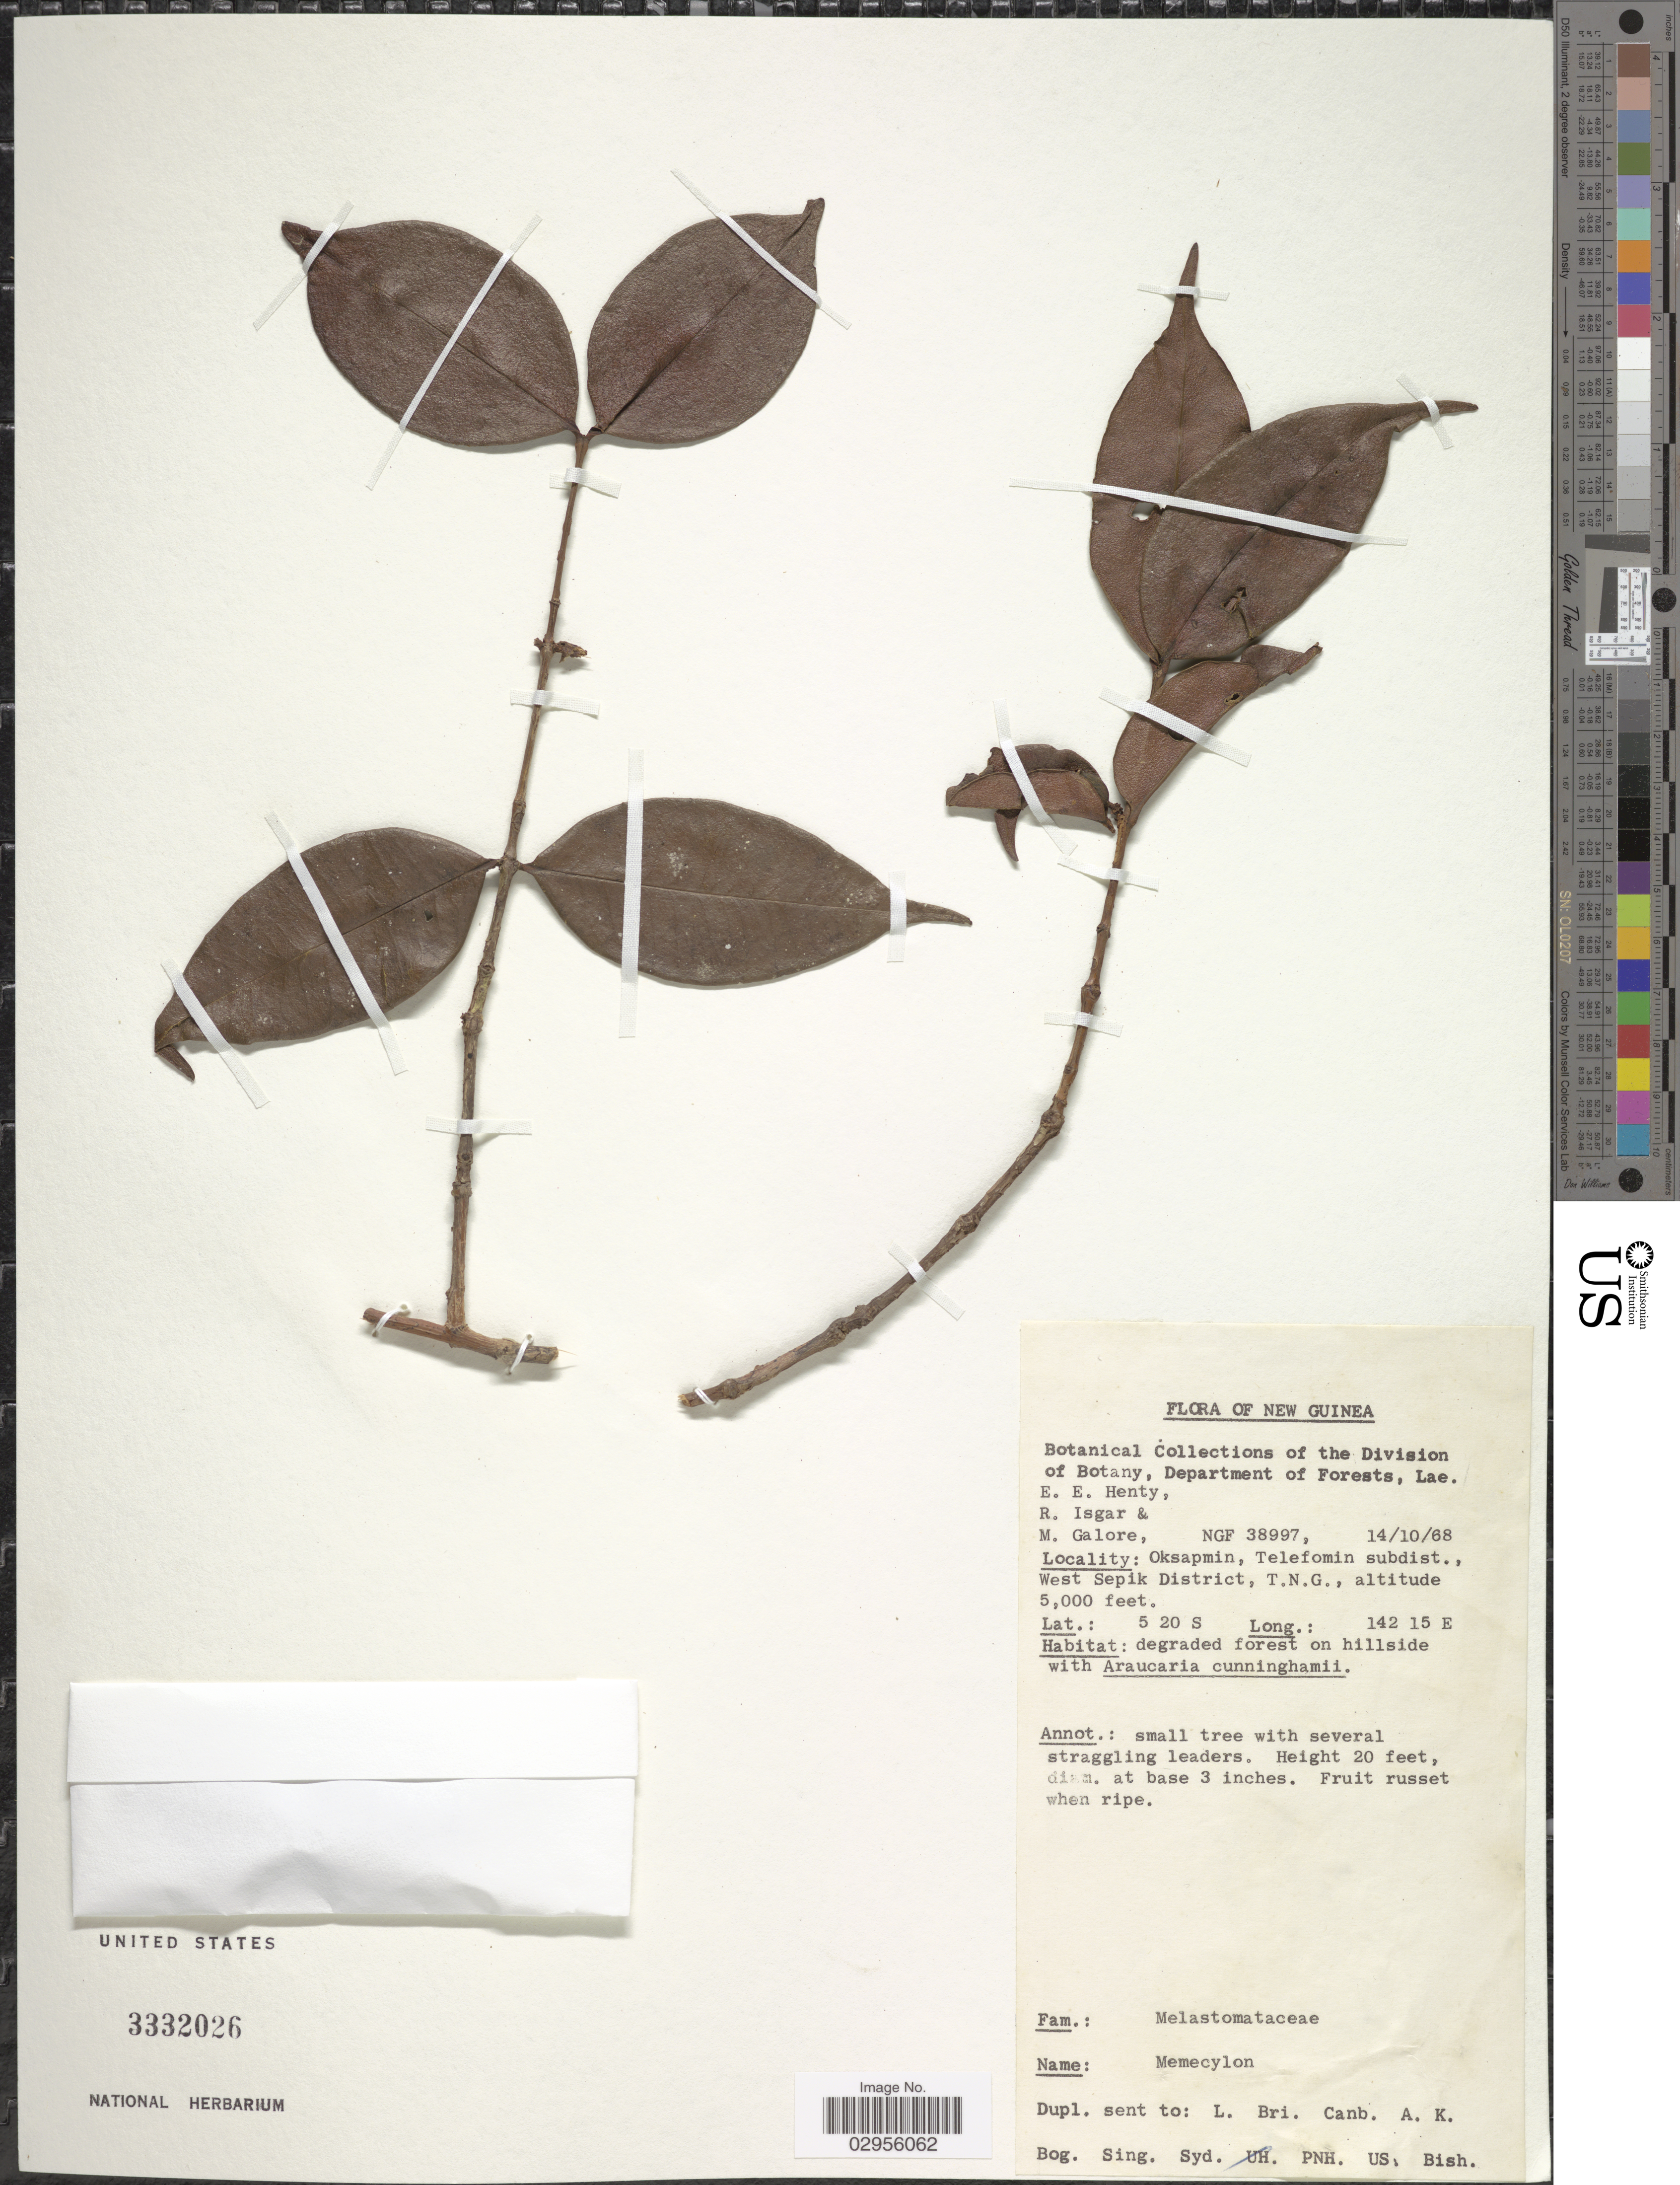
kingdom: Plantae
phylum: Tracheophyta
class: Magnoliopsida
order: Myrtales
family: Melastomataceae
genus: Memecylon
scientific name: Memecylon sp.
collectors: E. Henty, R. Isgar & M. Galore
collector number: NGF 38997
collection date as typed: Transcribed d/m/y: 14/10/68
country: Papua New Guinea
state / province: Sandaun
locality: New Guinea. Oksapmin, Telefomin subdist., West Sepik District, T.N.G.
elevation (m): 1524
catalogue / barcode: US 3332026